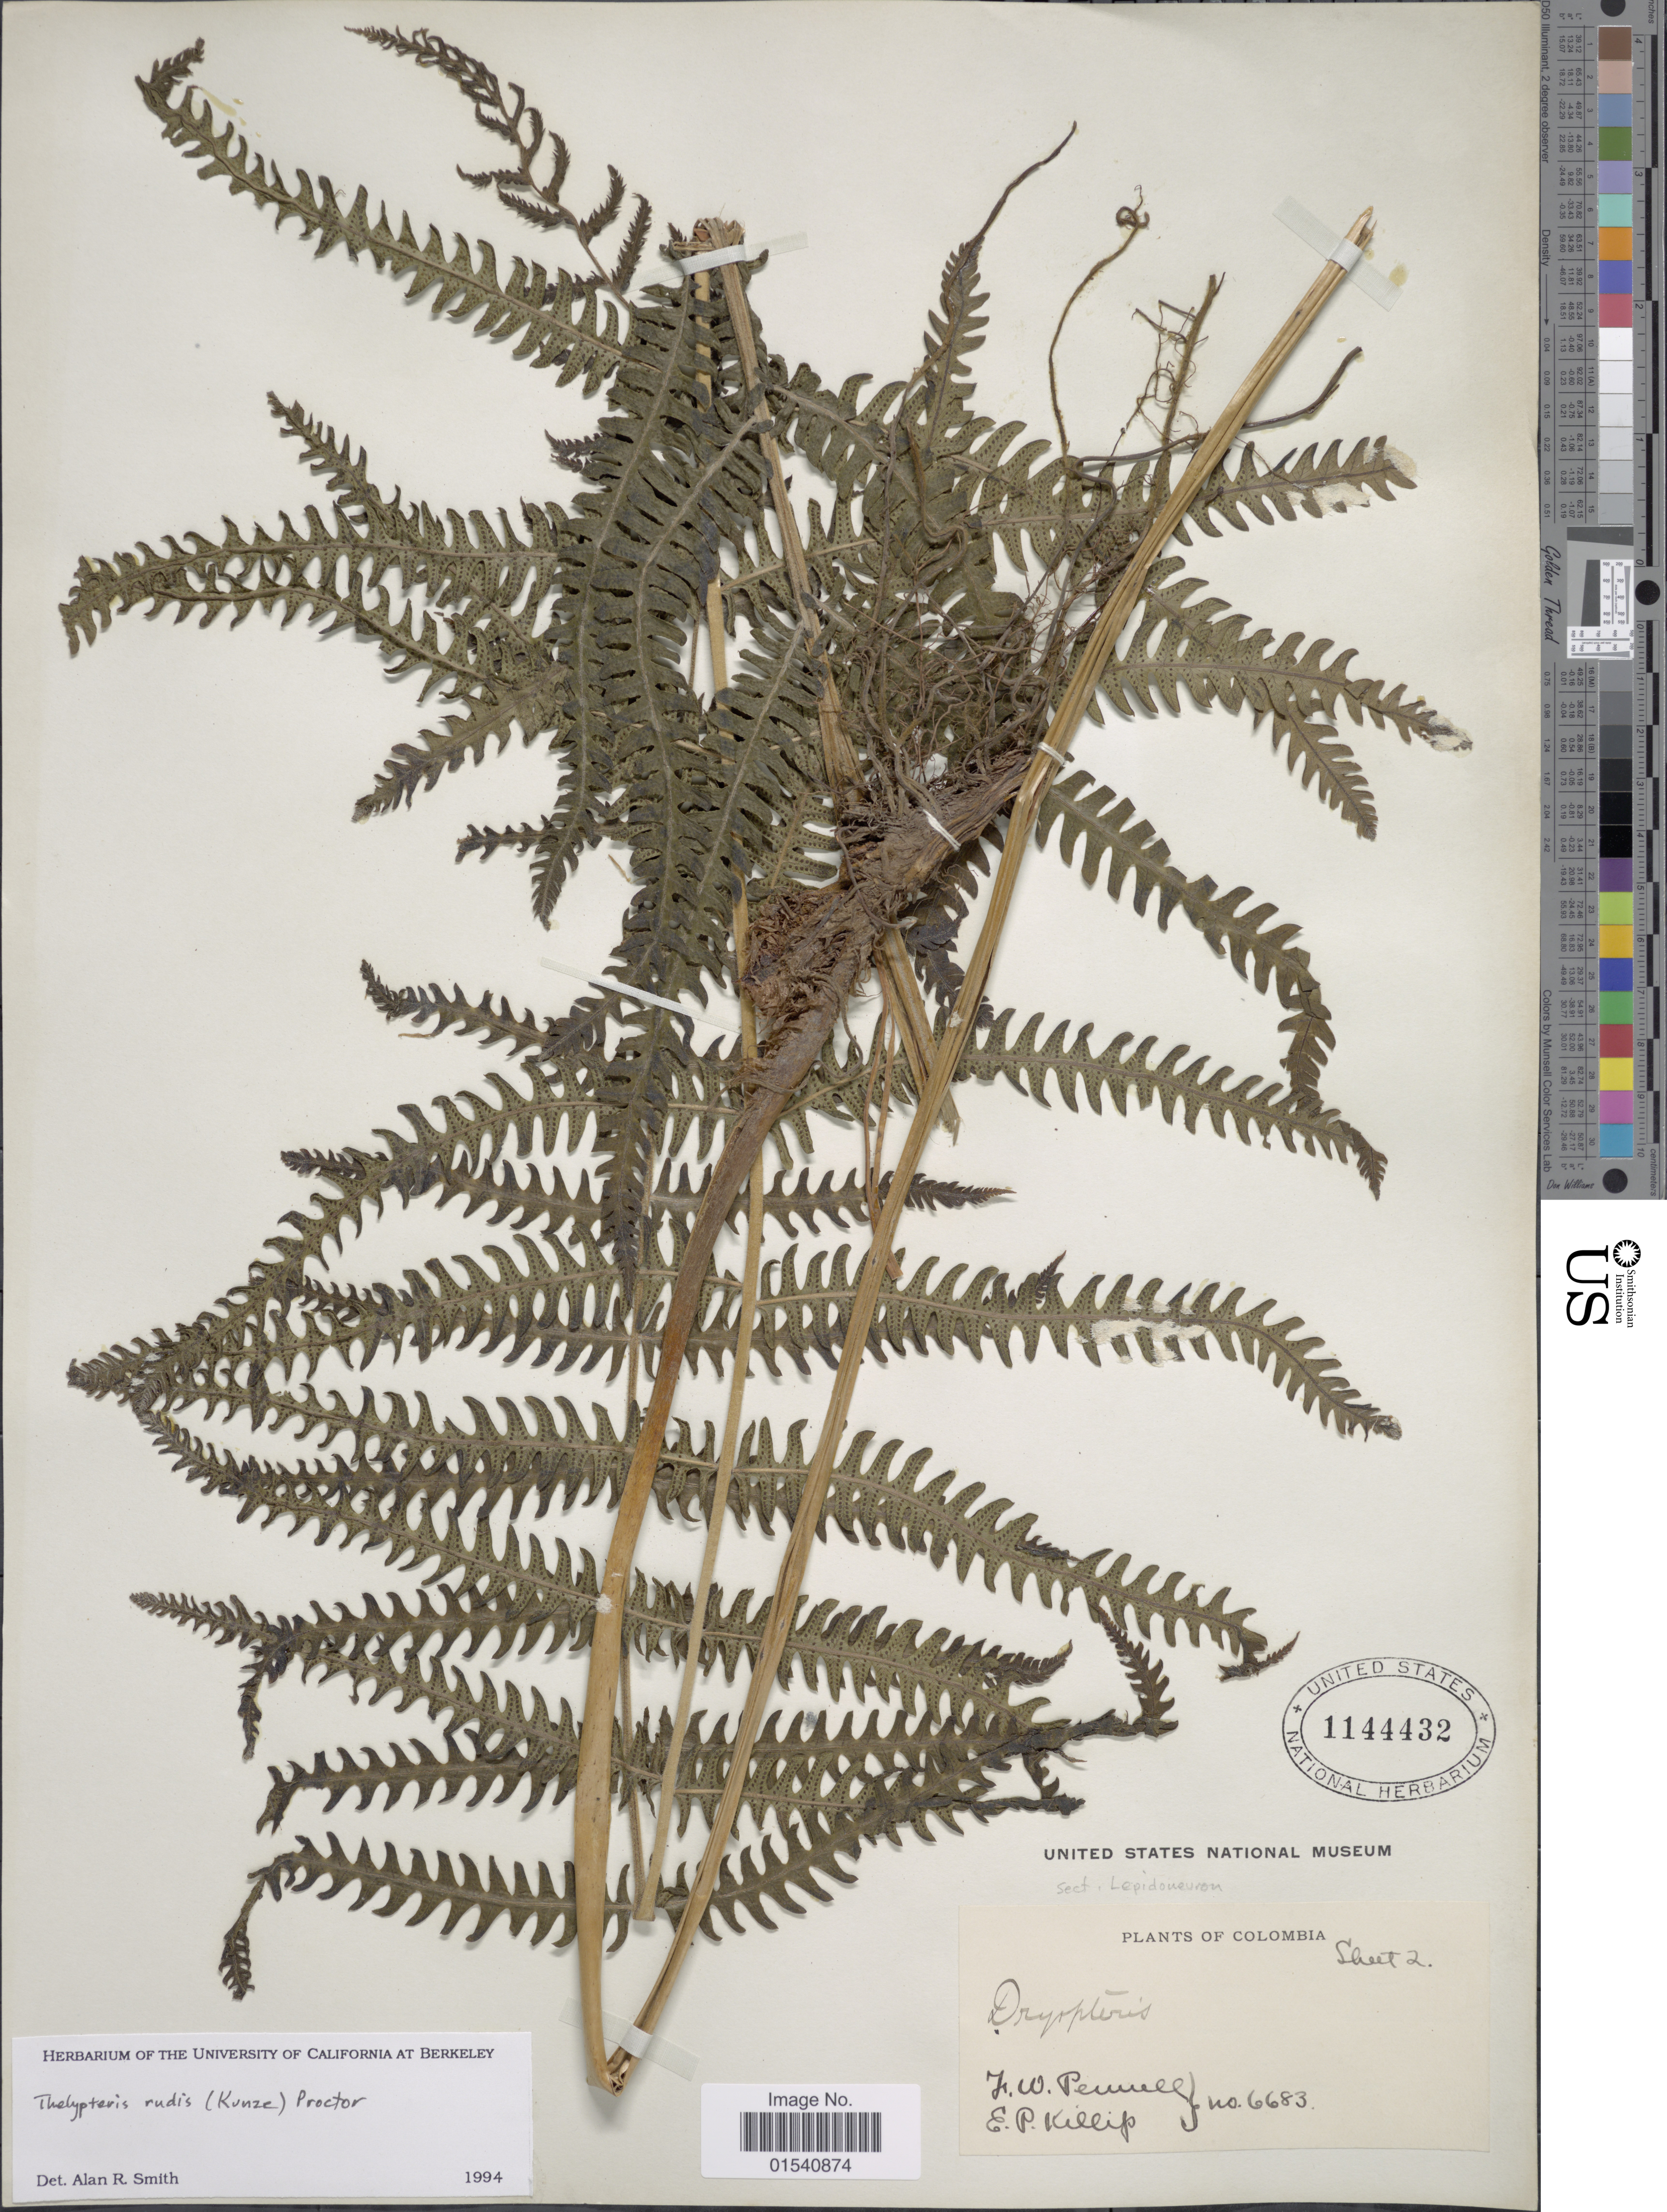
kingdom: Plantae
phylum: Tracheophyta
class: Polypodiopsida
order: Polypodiales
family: Thelypteridaceae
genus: Amauropelta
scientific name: Amauropelta rudis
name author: (Kunze) Pic. Serm.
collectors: F. W. Pennell & E. P. Killip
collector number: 6683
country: Colombia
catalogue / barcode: US 1144432